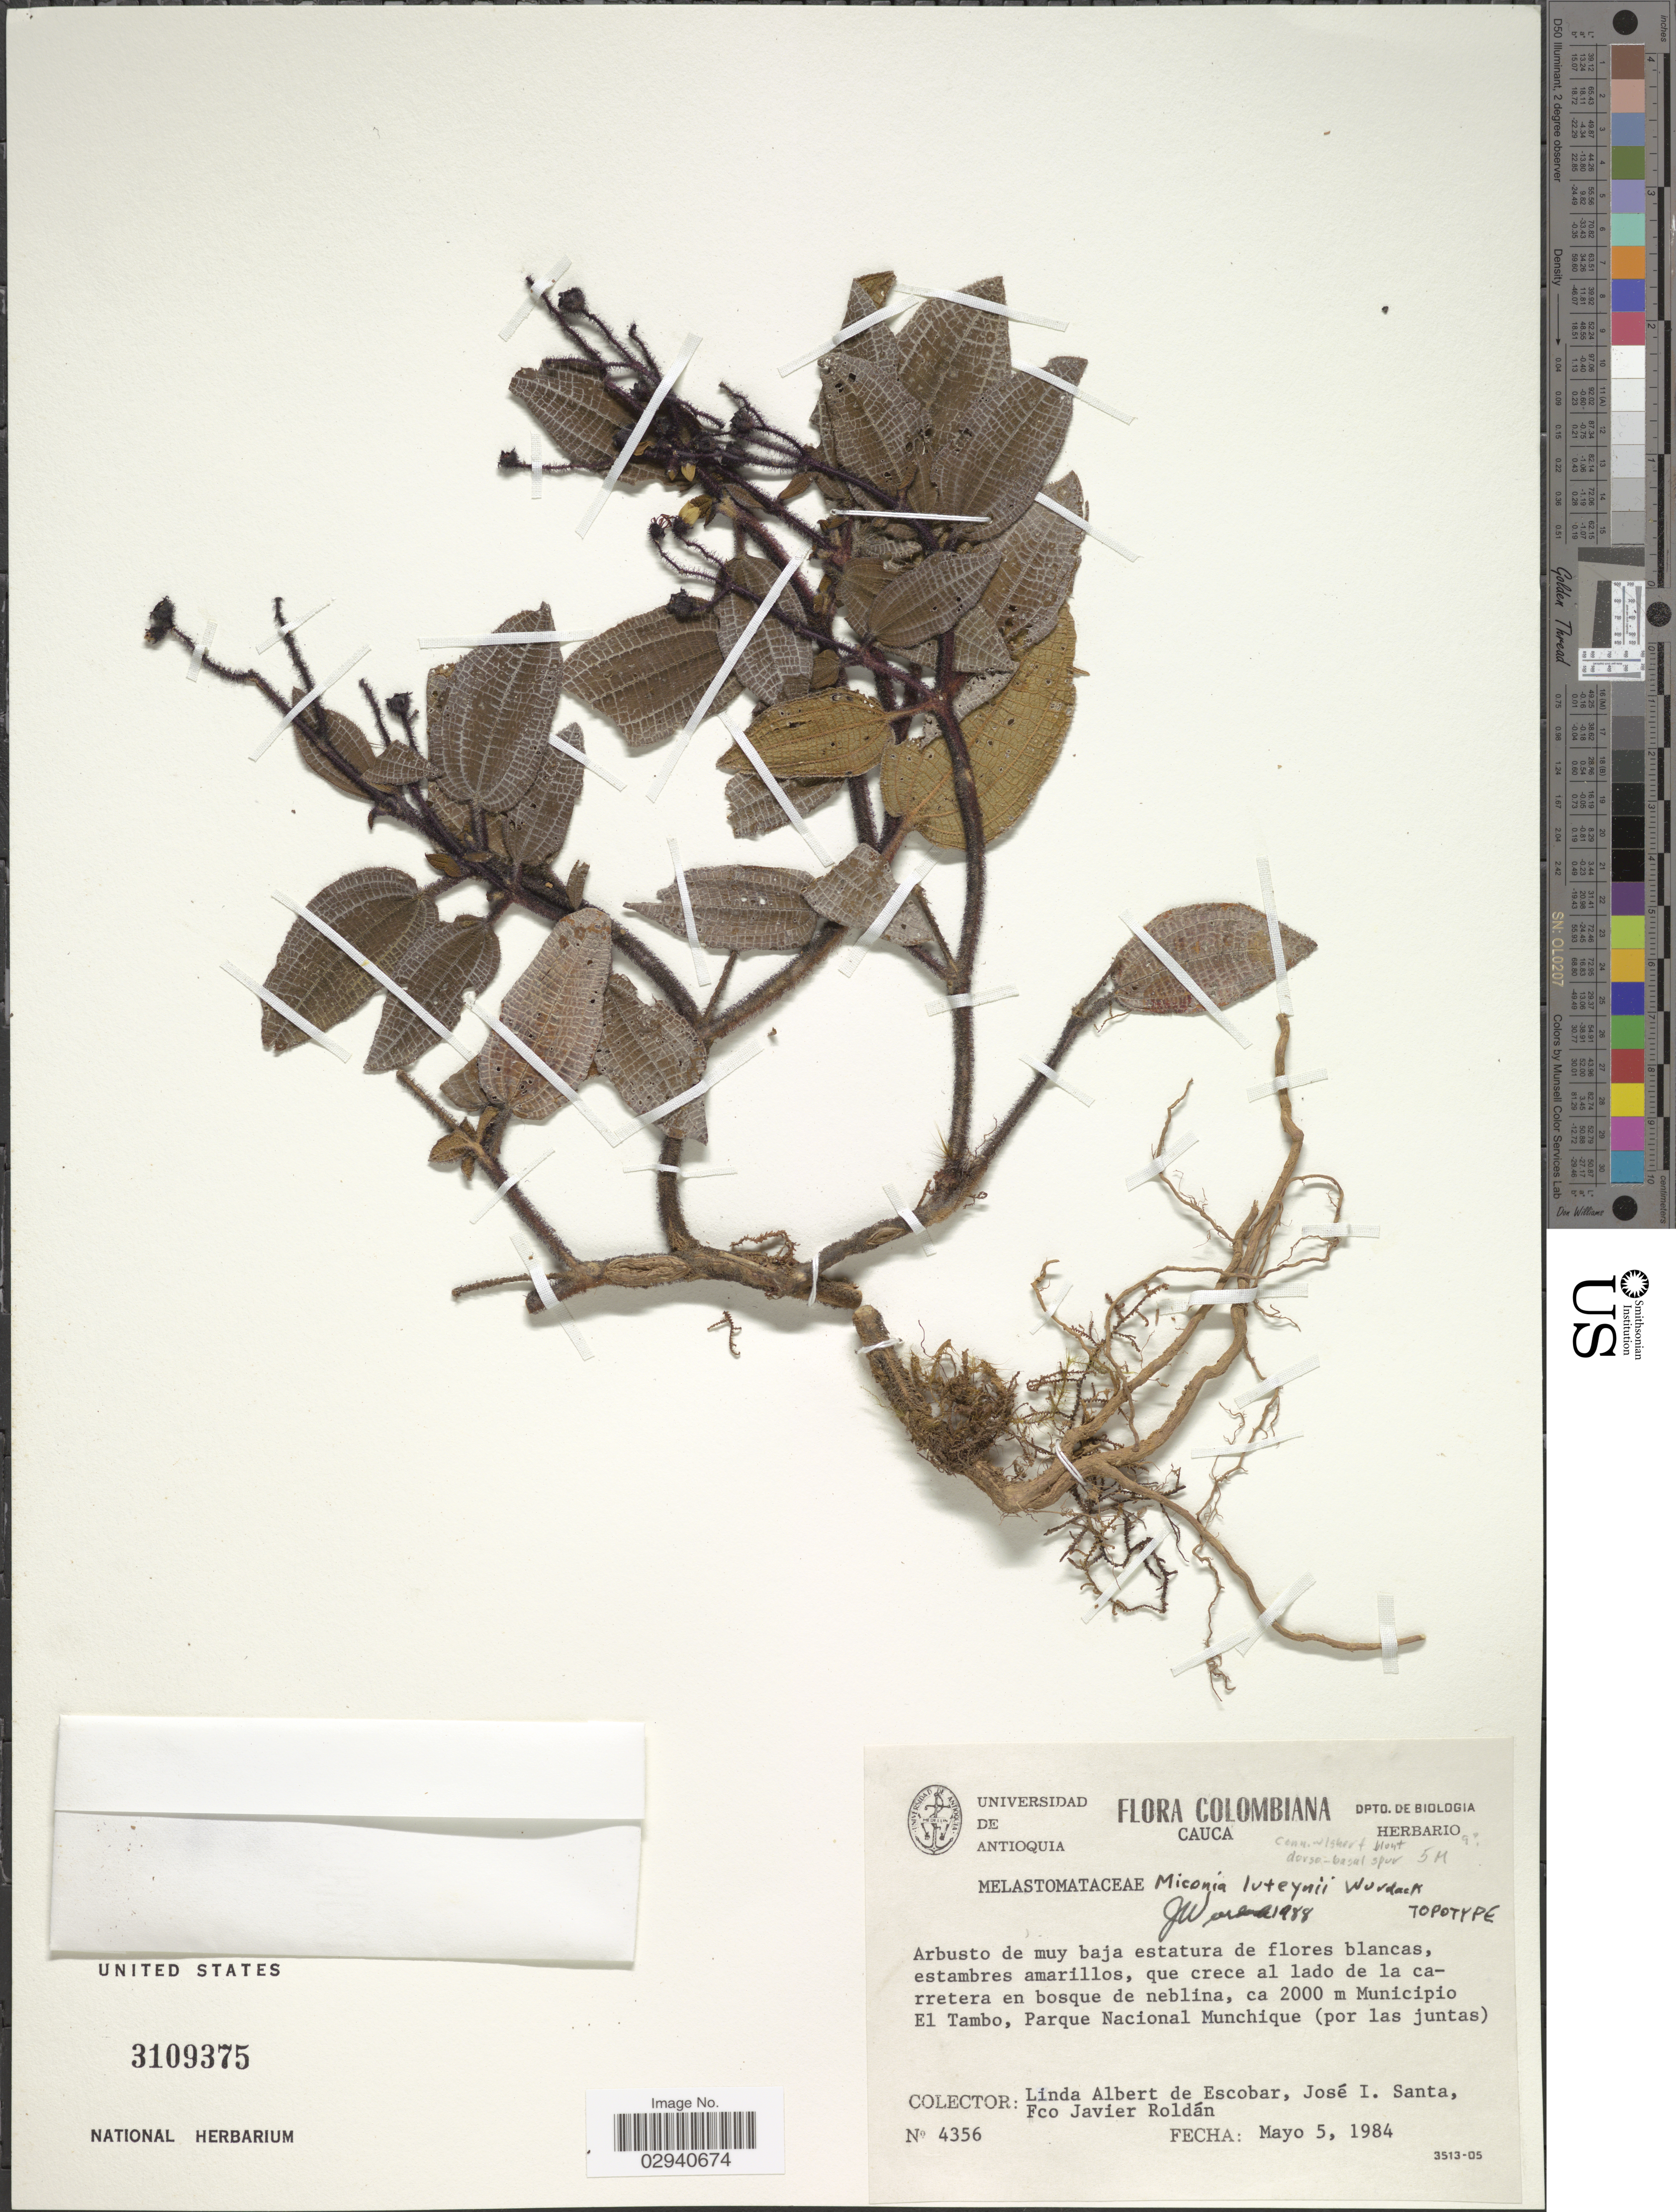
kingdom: Plantae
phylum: Tracheophyta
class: Magnoliopsida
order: Myrtales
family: Melastomataceae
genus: Miconia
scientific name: Miconia luteynii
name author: Wurdack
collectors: L. K. de Escobar, J. Santa & F. J. Roldán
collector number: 4356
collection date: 1984-05-05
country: Colombia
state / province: Cauca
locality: Municipio El Tambo, Parque Nacional Munchique (por las juntas).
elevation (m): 2000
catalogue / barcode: US 3109375